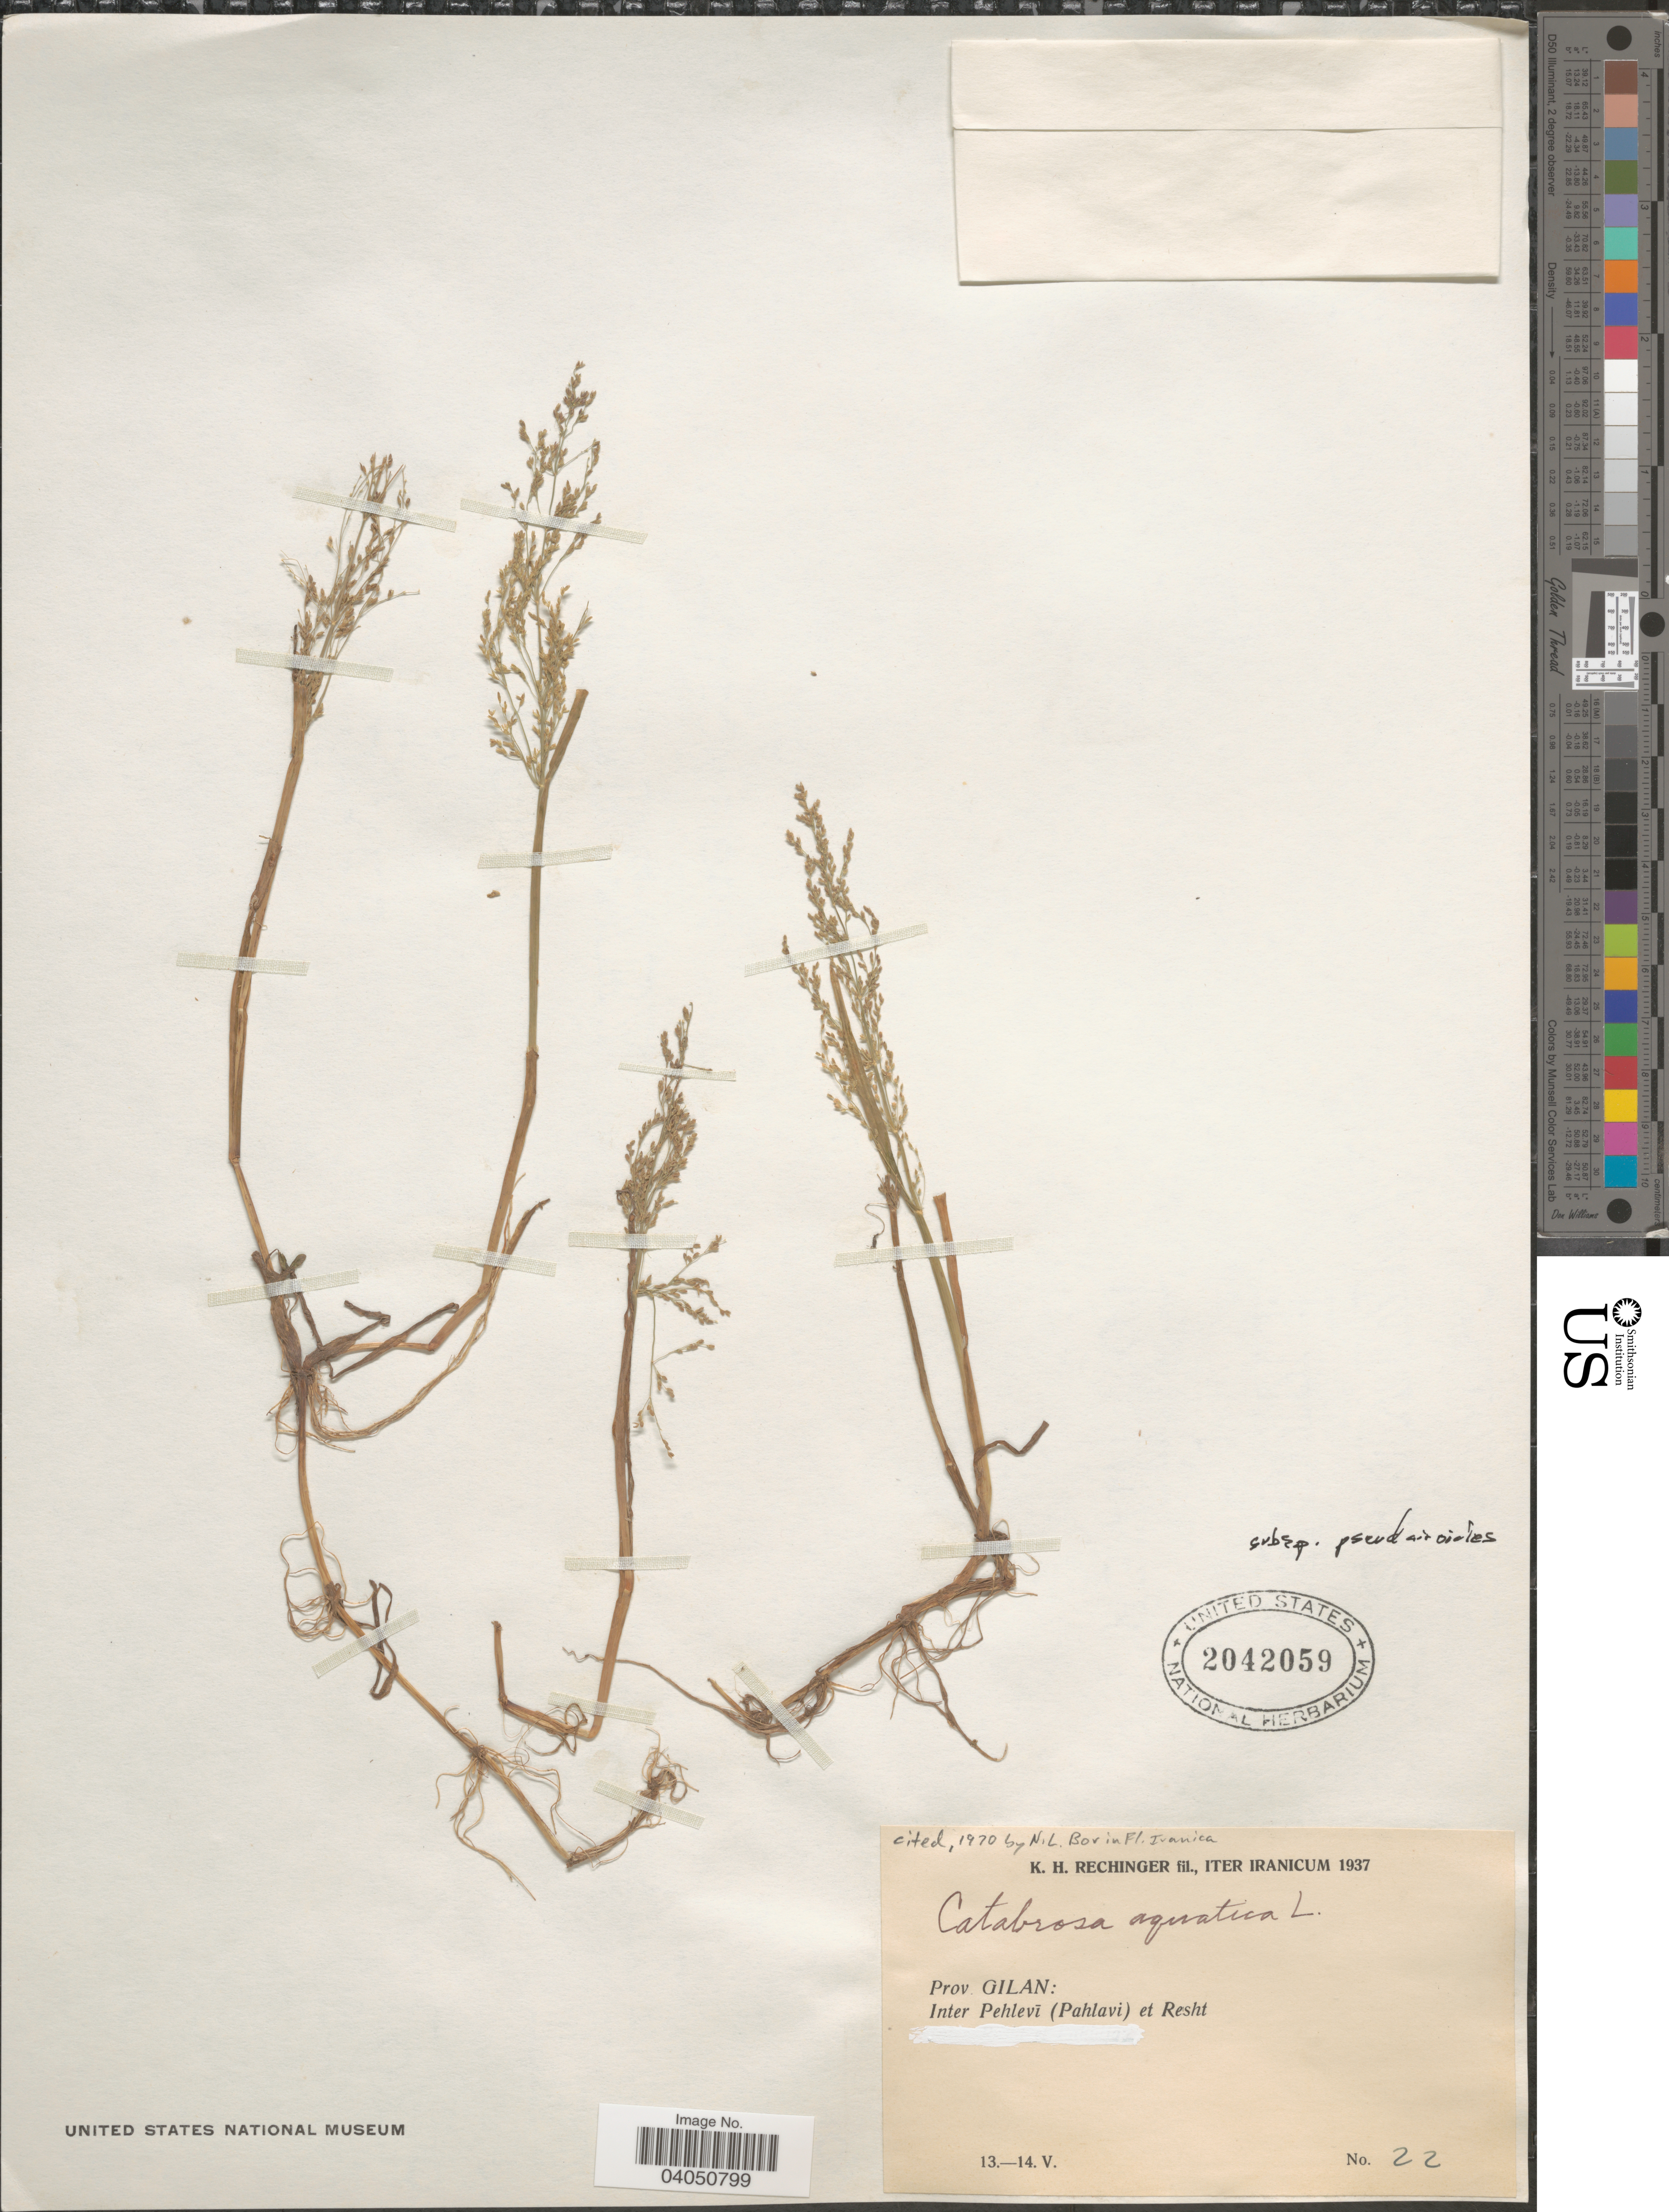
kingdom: Plantae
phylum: Tracheophyta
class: Liliopsida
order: Poales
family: Poaceae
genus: Catabrosa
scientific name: Catabrosa aquatica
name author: (L.) P. Beauv.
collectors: K. H. Rechinger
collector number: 22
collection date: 1937-05-13/1937-05-14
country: Iran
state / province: Gilan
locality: Iter Iranicum. Inter Pehlevi (Pahlavi) et Resht.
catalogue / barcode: US 2042059